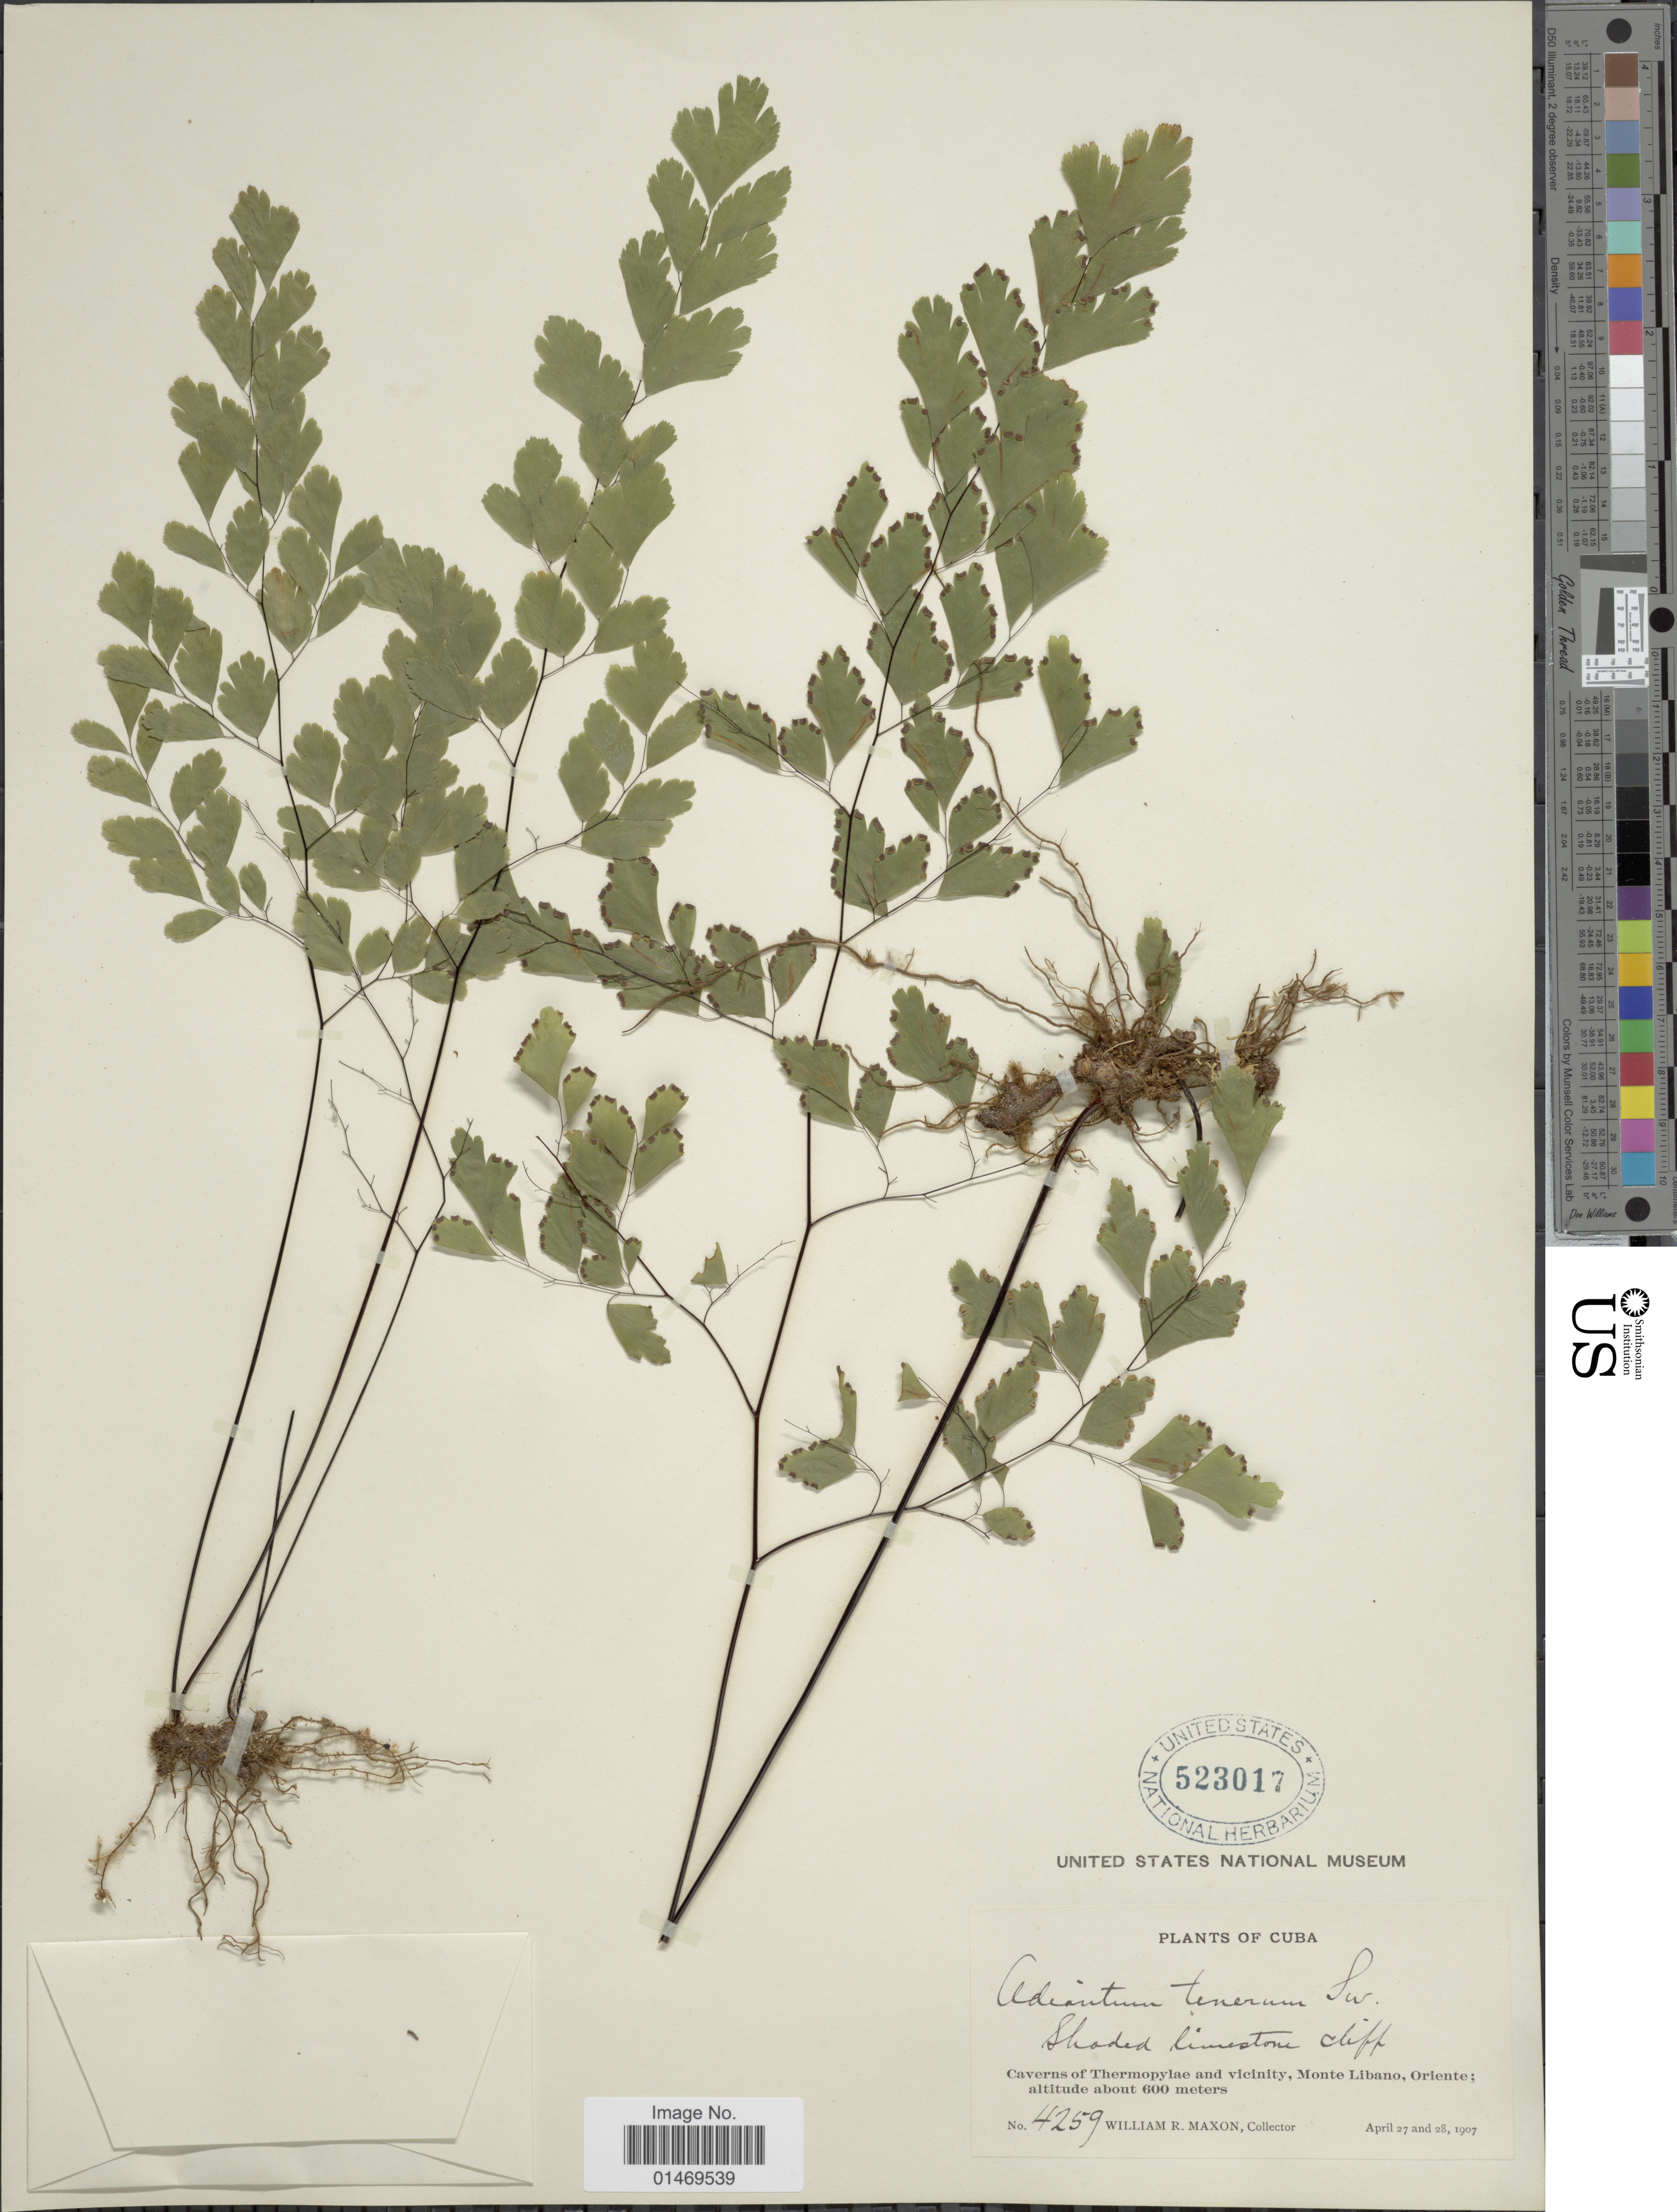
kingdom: Plantae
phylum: Tracheophyta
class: Polypodiopsida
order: Polypodiales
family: Pteridaceae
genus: Adiantum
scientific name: Adiantum tenerum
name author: Sw.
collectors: W. R. Maxon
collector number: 4259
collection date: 1907-04-27/1907-04-28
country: Cuba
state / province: Oriente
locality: Caverns of Thermopylae and vicinity, Monte Libano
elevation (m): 600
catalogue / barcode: US 523017